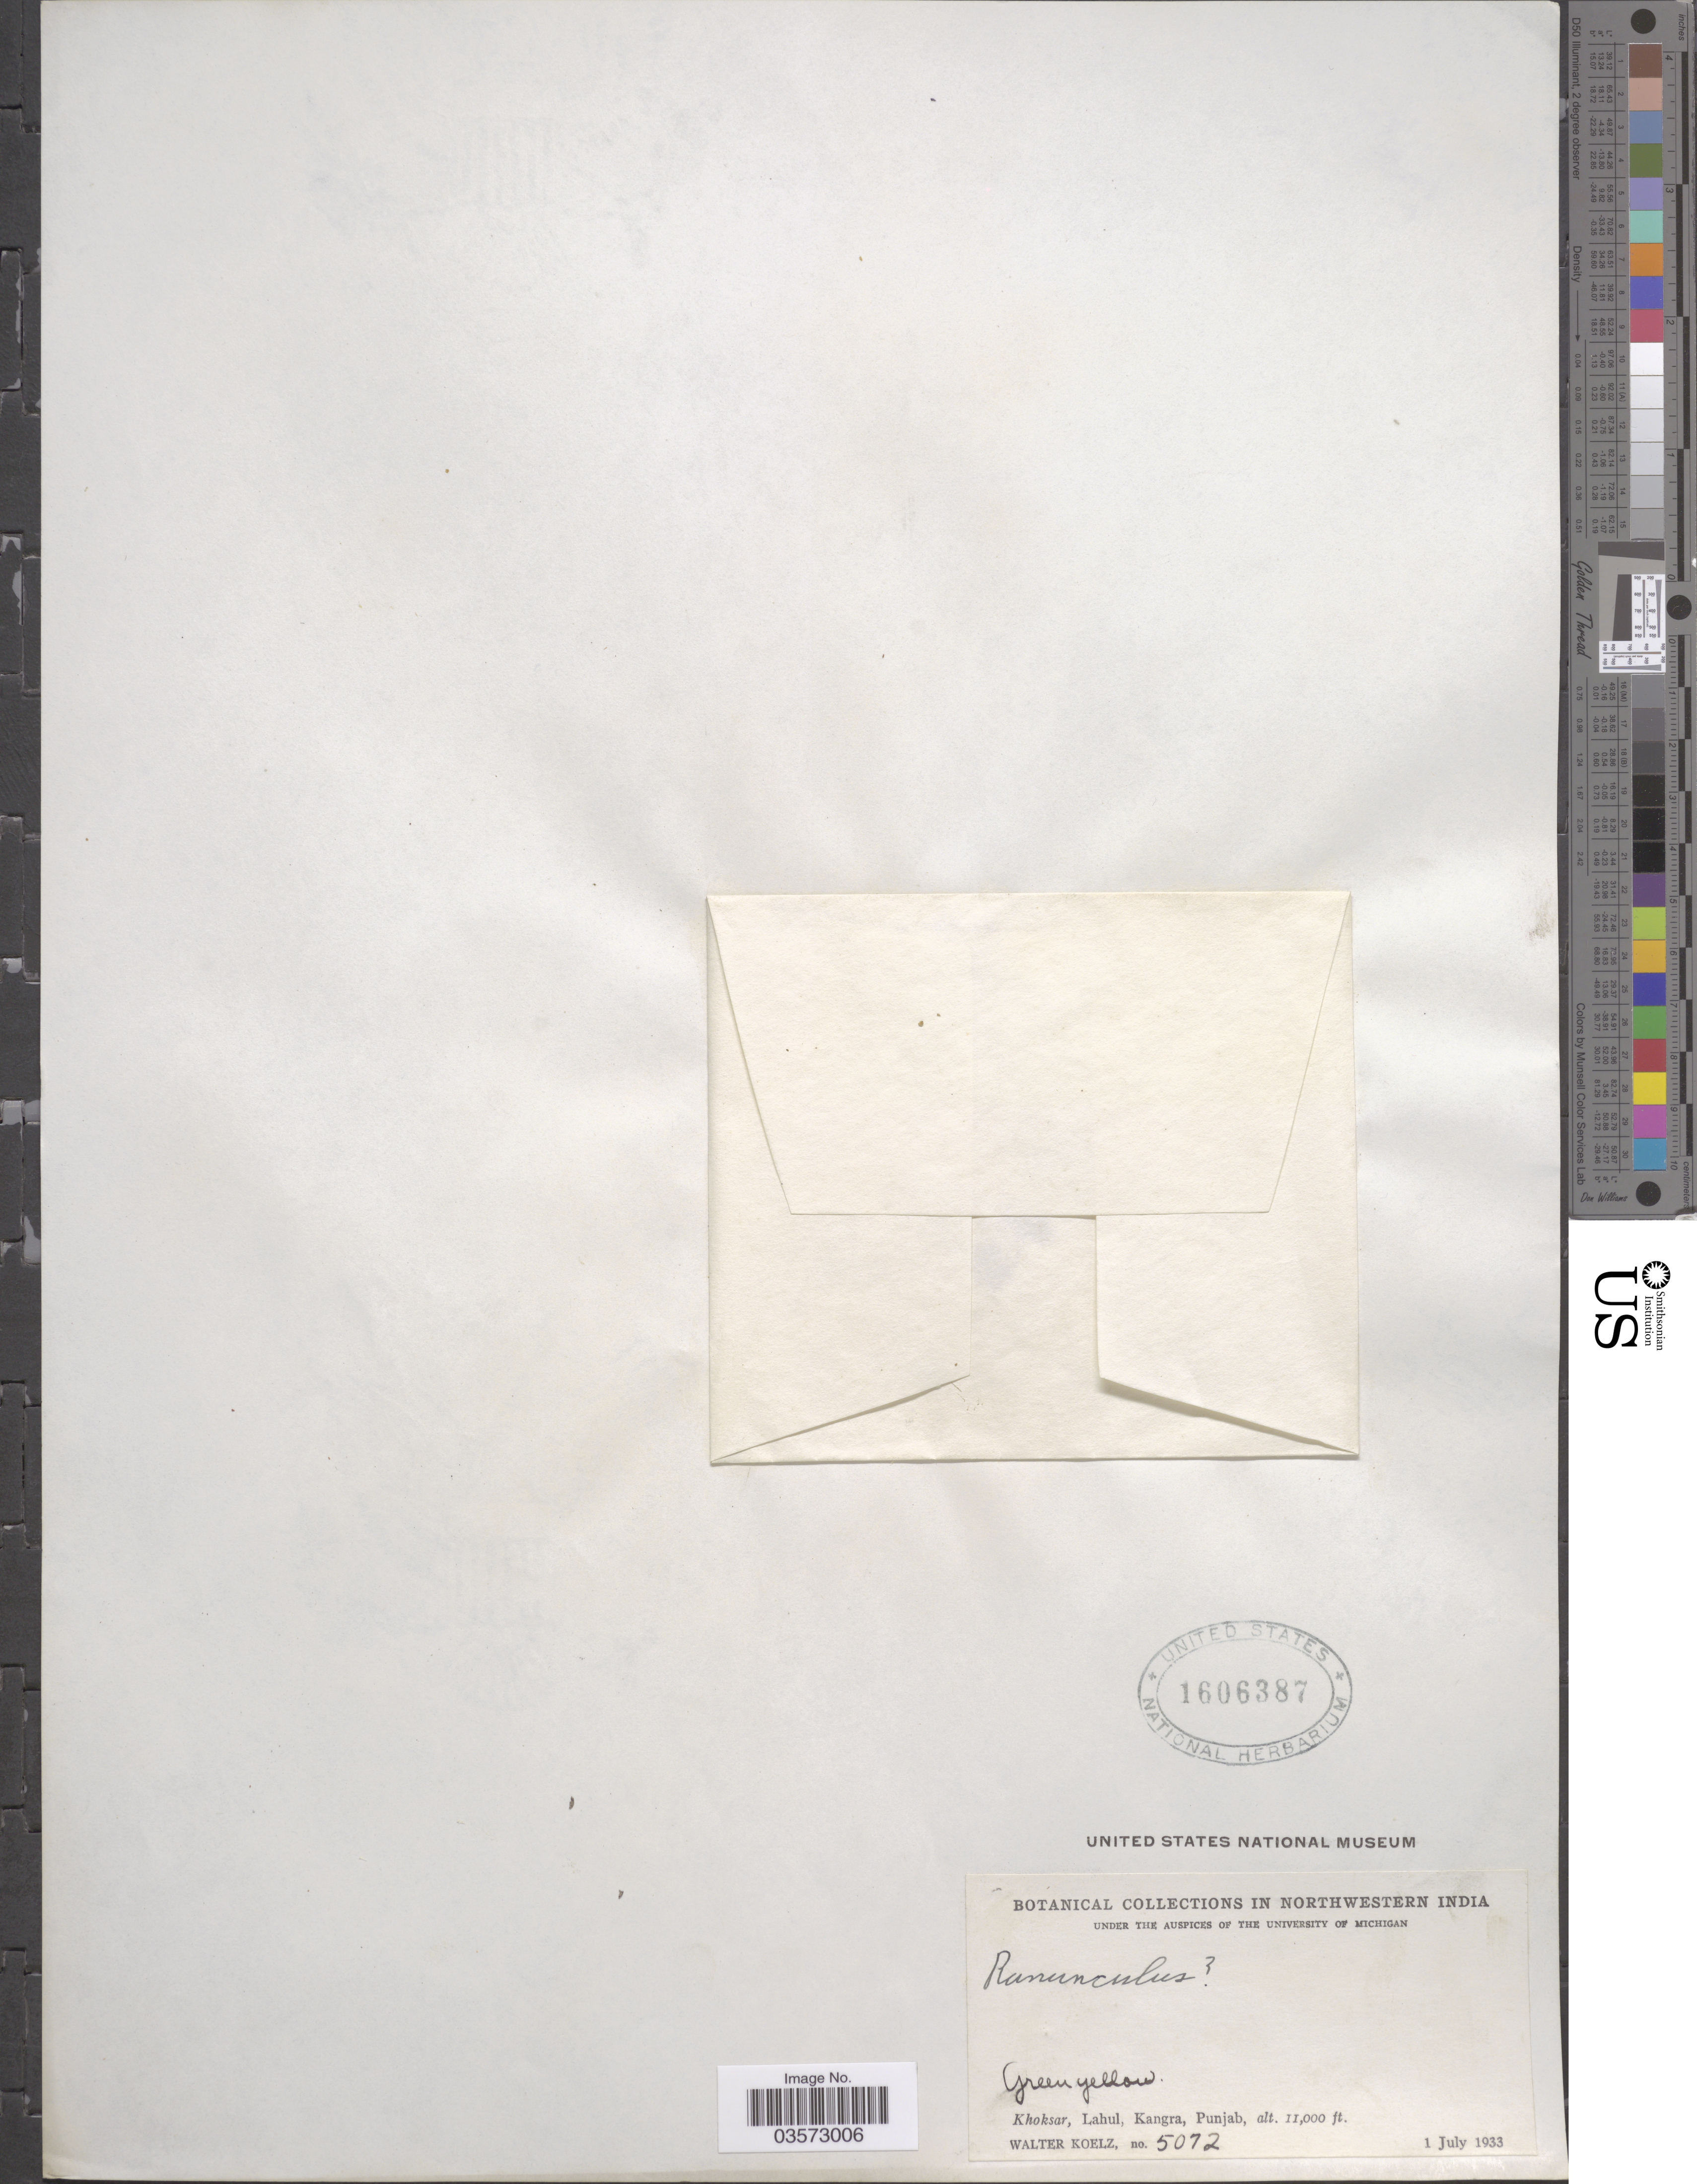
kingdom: Plantae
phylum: Tracheophyta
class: Magnoliopsida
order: Ranunculales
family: Ranunculaceae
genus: Ranunculus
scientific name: Ranunculus sp.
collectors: W. N. Koelz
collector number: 5072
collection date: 1933-07-01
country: India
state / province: Punjab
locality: Northwestern India. Khoksar, Lahul, Kangra.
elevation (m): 3353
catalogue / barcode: US 1606387